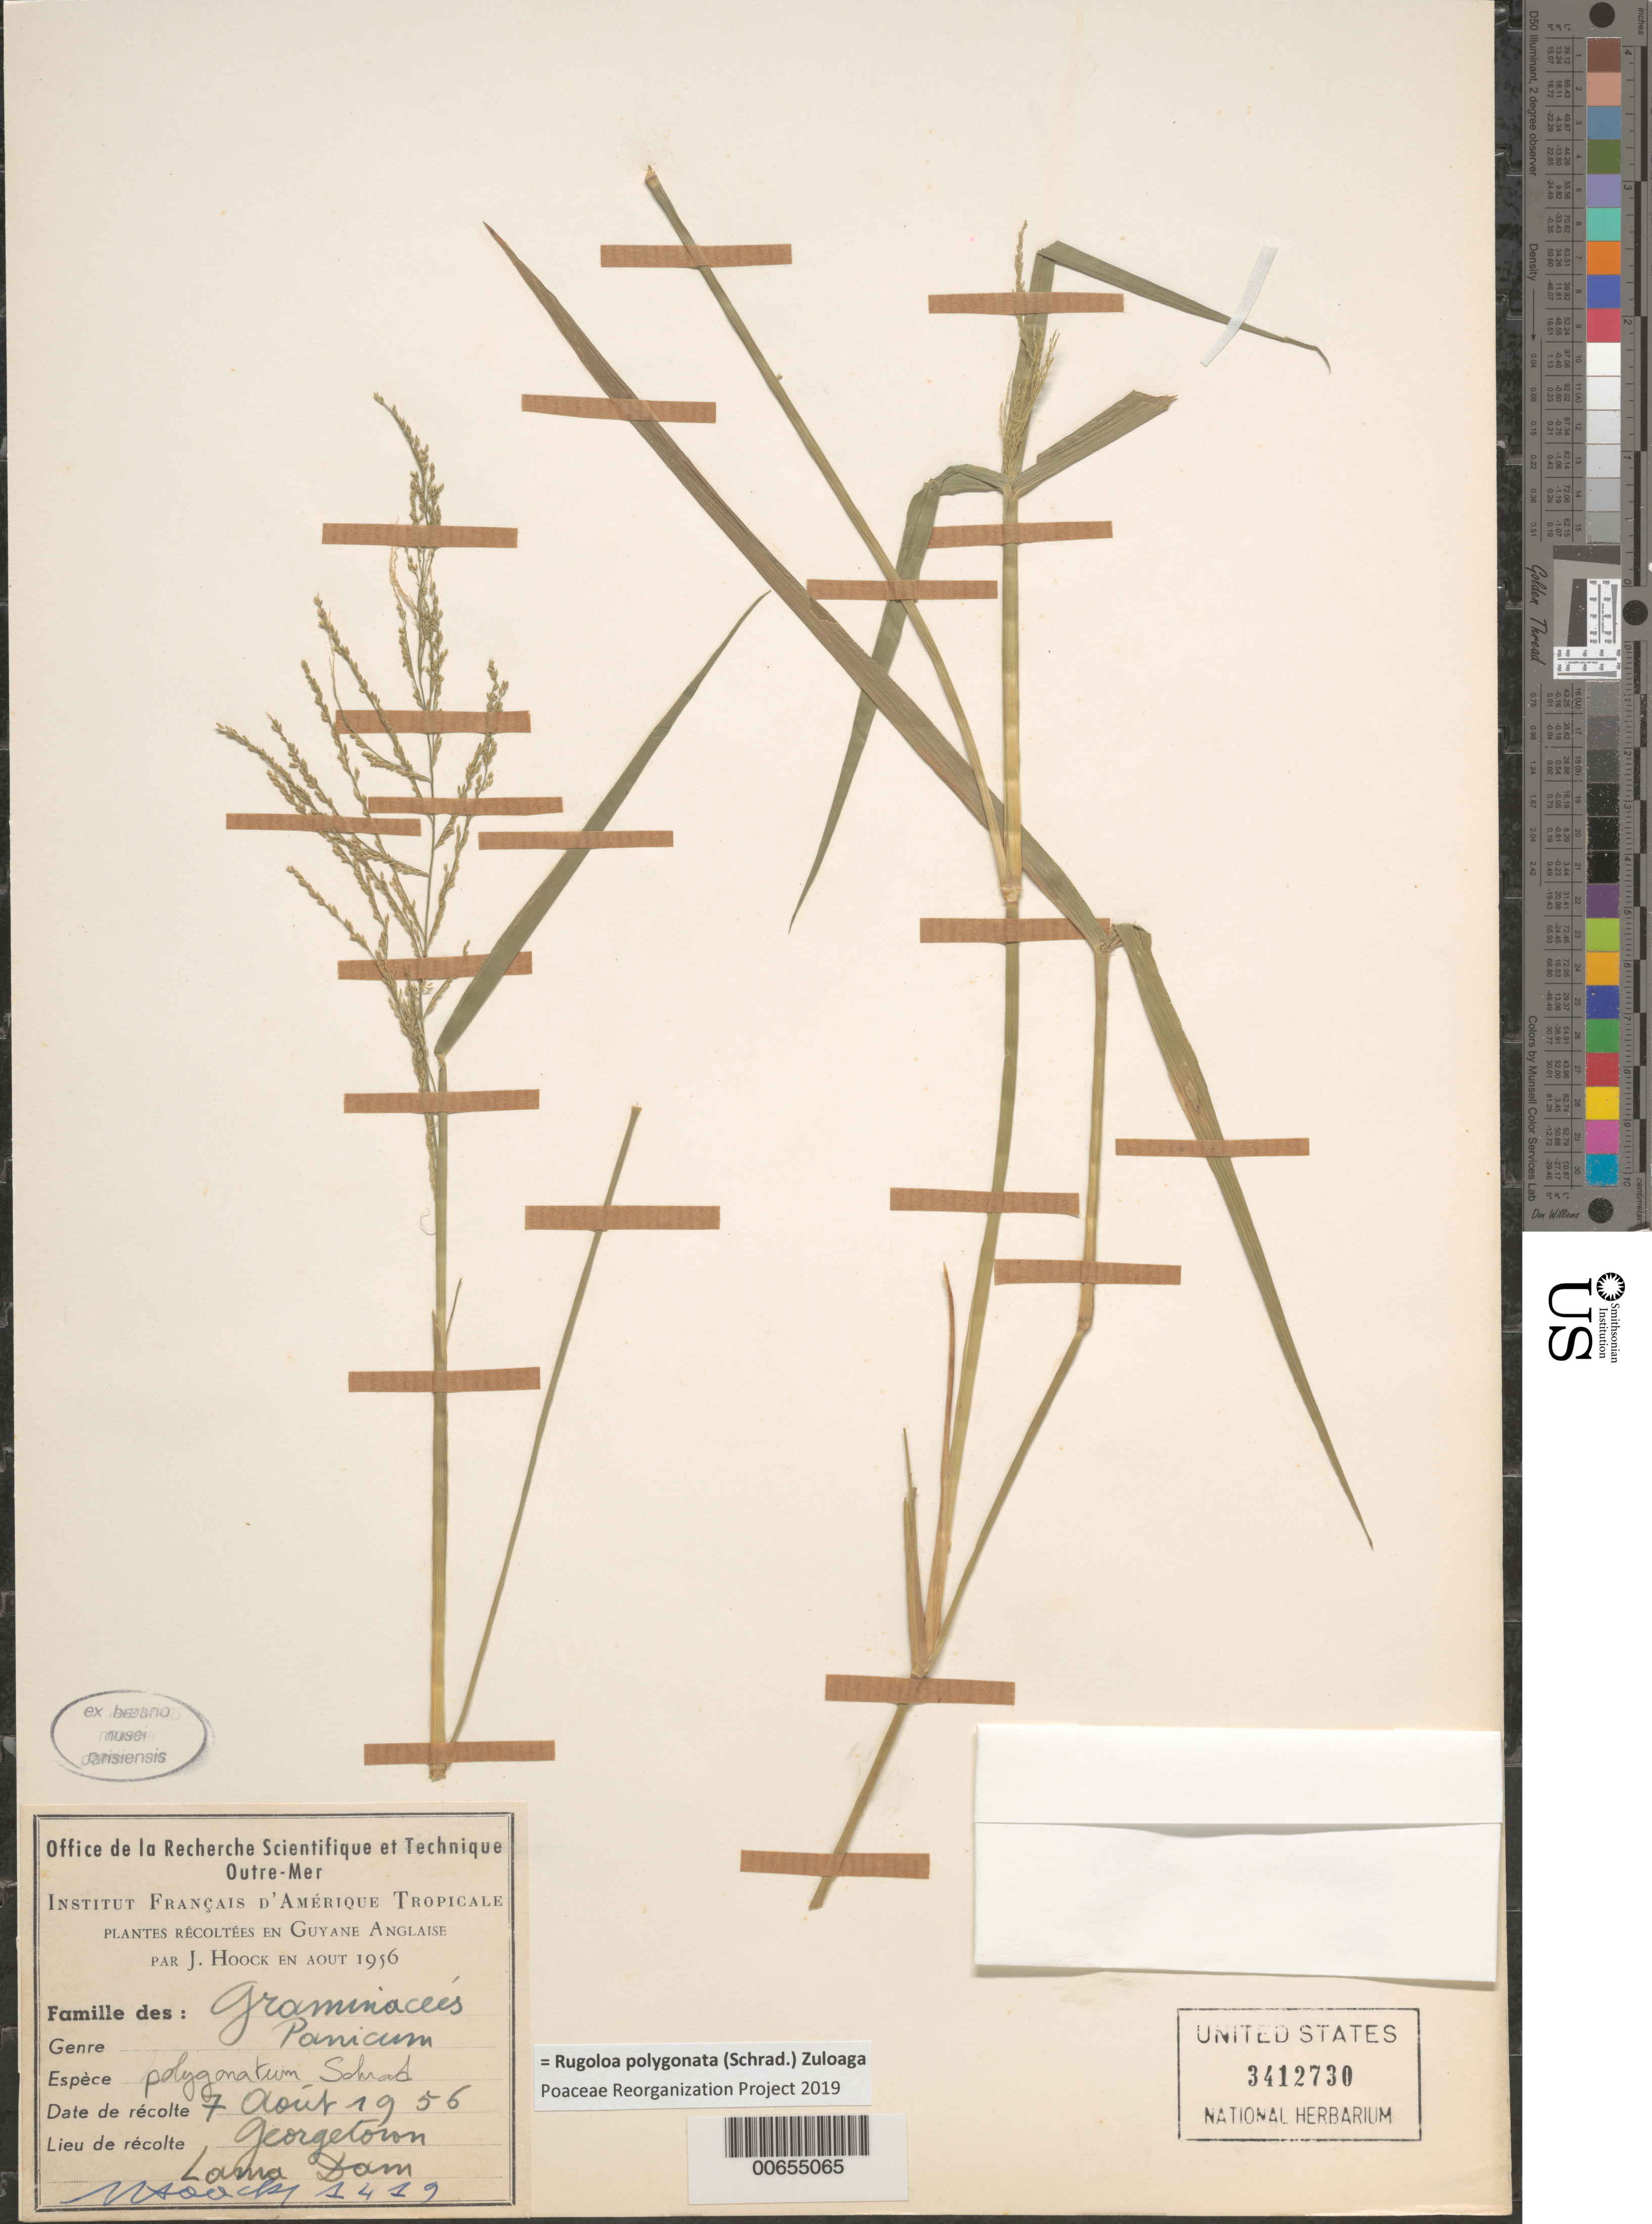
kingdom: Plantae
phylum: Tracheophyta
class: Liliopsida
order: Poales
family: Poaceae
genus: Panicum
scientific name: Panicum polygonatum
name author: Schrad.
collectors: J. Hoock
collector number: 1419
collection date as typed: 7-Aug-56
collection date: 1956-08-07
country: Guyana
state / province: Demerara-Mahaica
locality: Georgetown, Lama Dam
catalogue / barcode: US 3412730